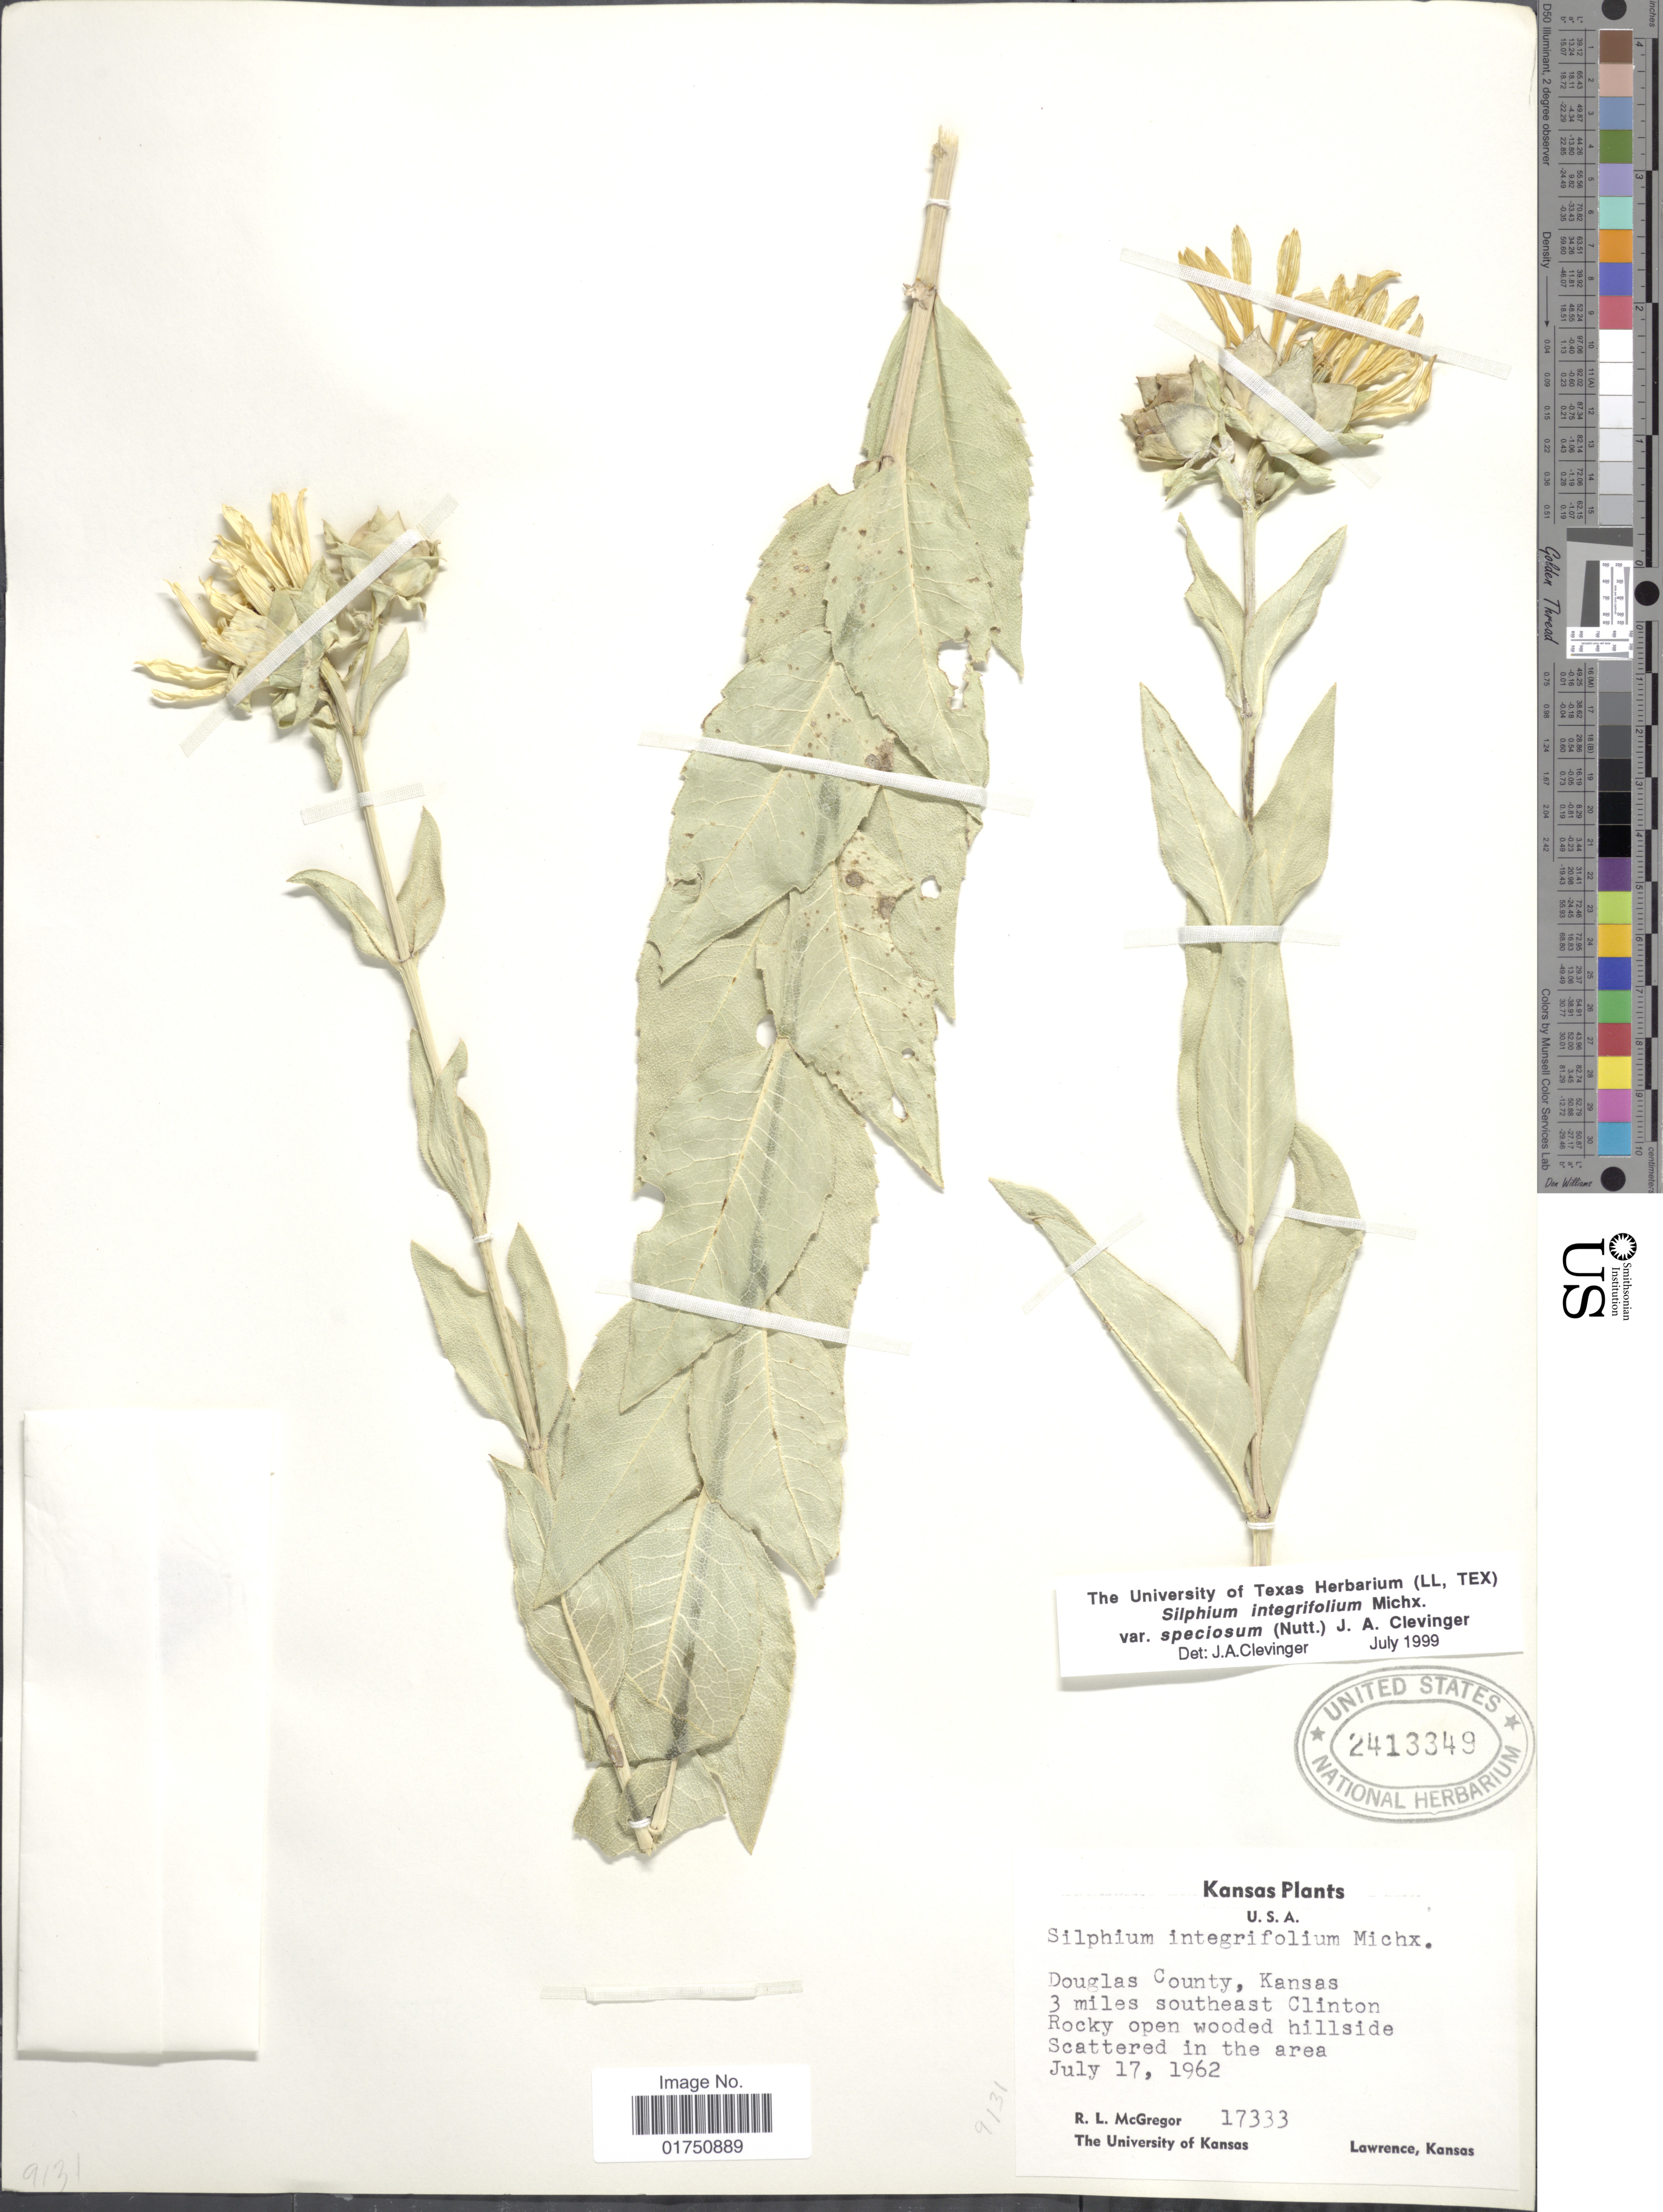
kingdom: Plantae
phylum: Tracheophyta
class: Magnoliopsida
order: Asterales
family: Asteraceae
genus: Silphium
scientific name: Silphium speciosum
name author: Nutt.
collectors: R. McGregor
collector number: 17333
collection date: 1962-07-17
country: United States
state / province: Kansas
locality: Douglas County, Kansas. 3 miles southeast Clinton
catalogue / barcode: US 2413349